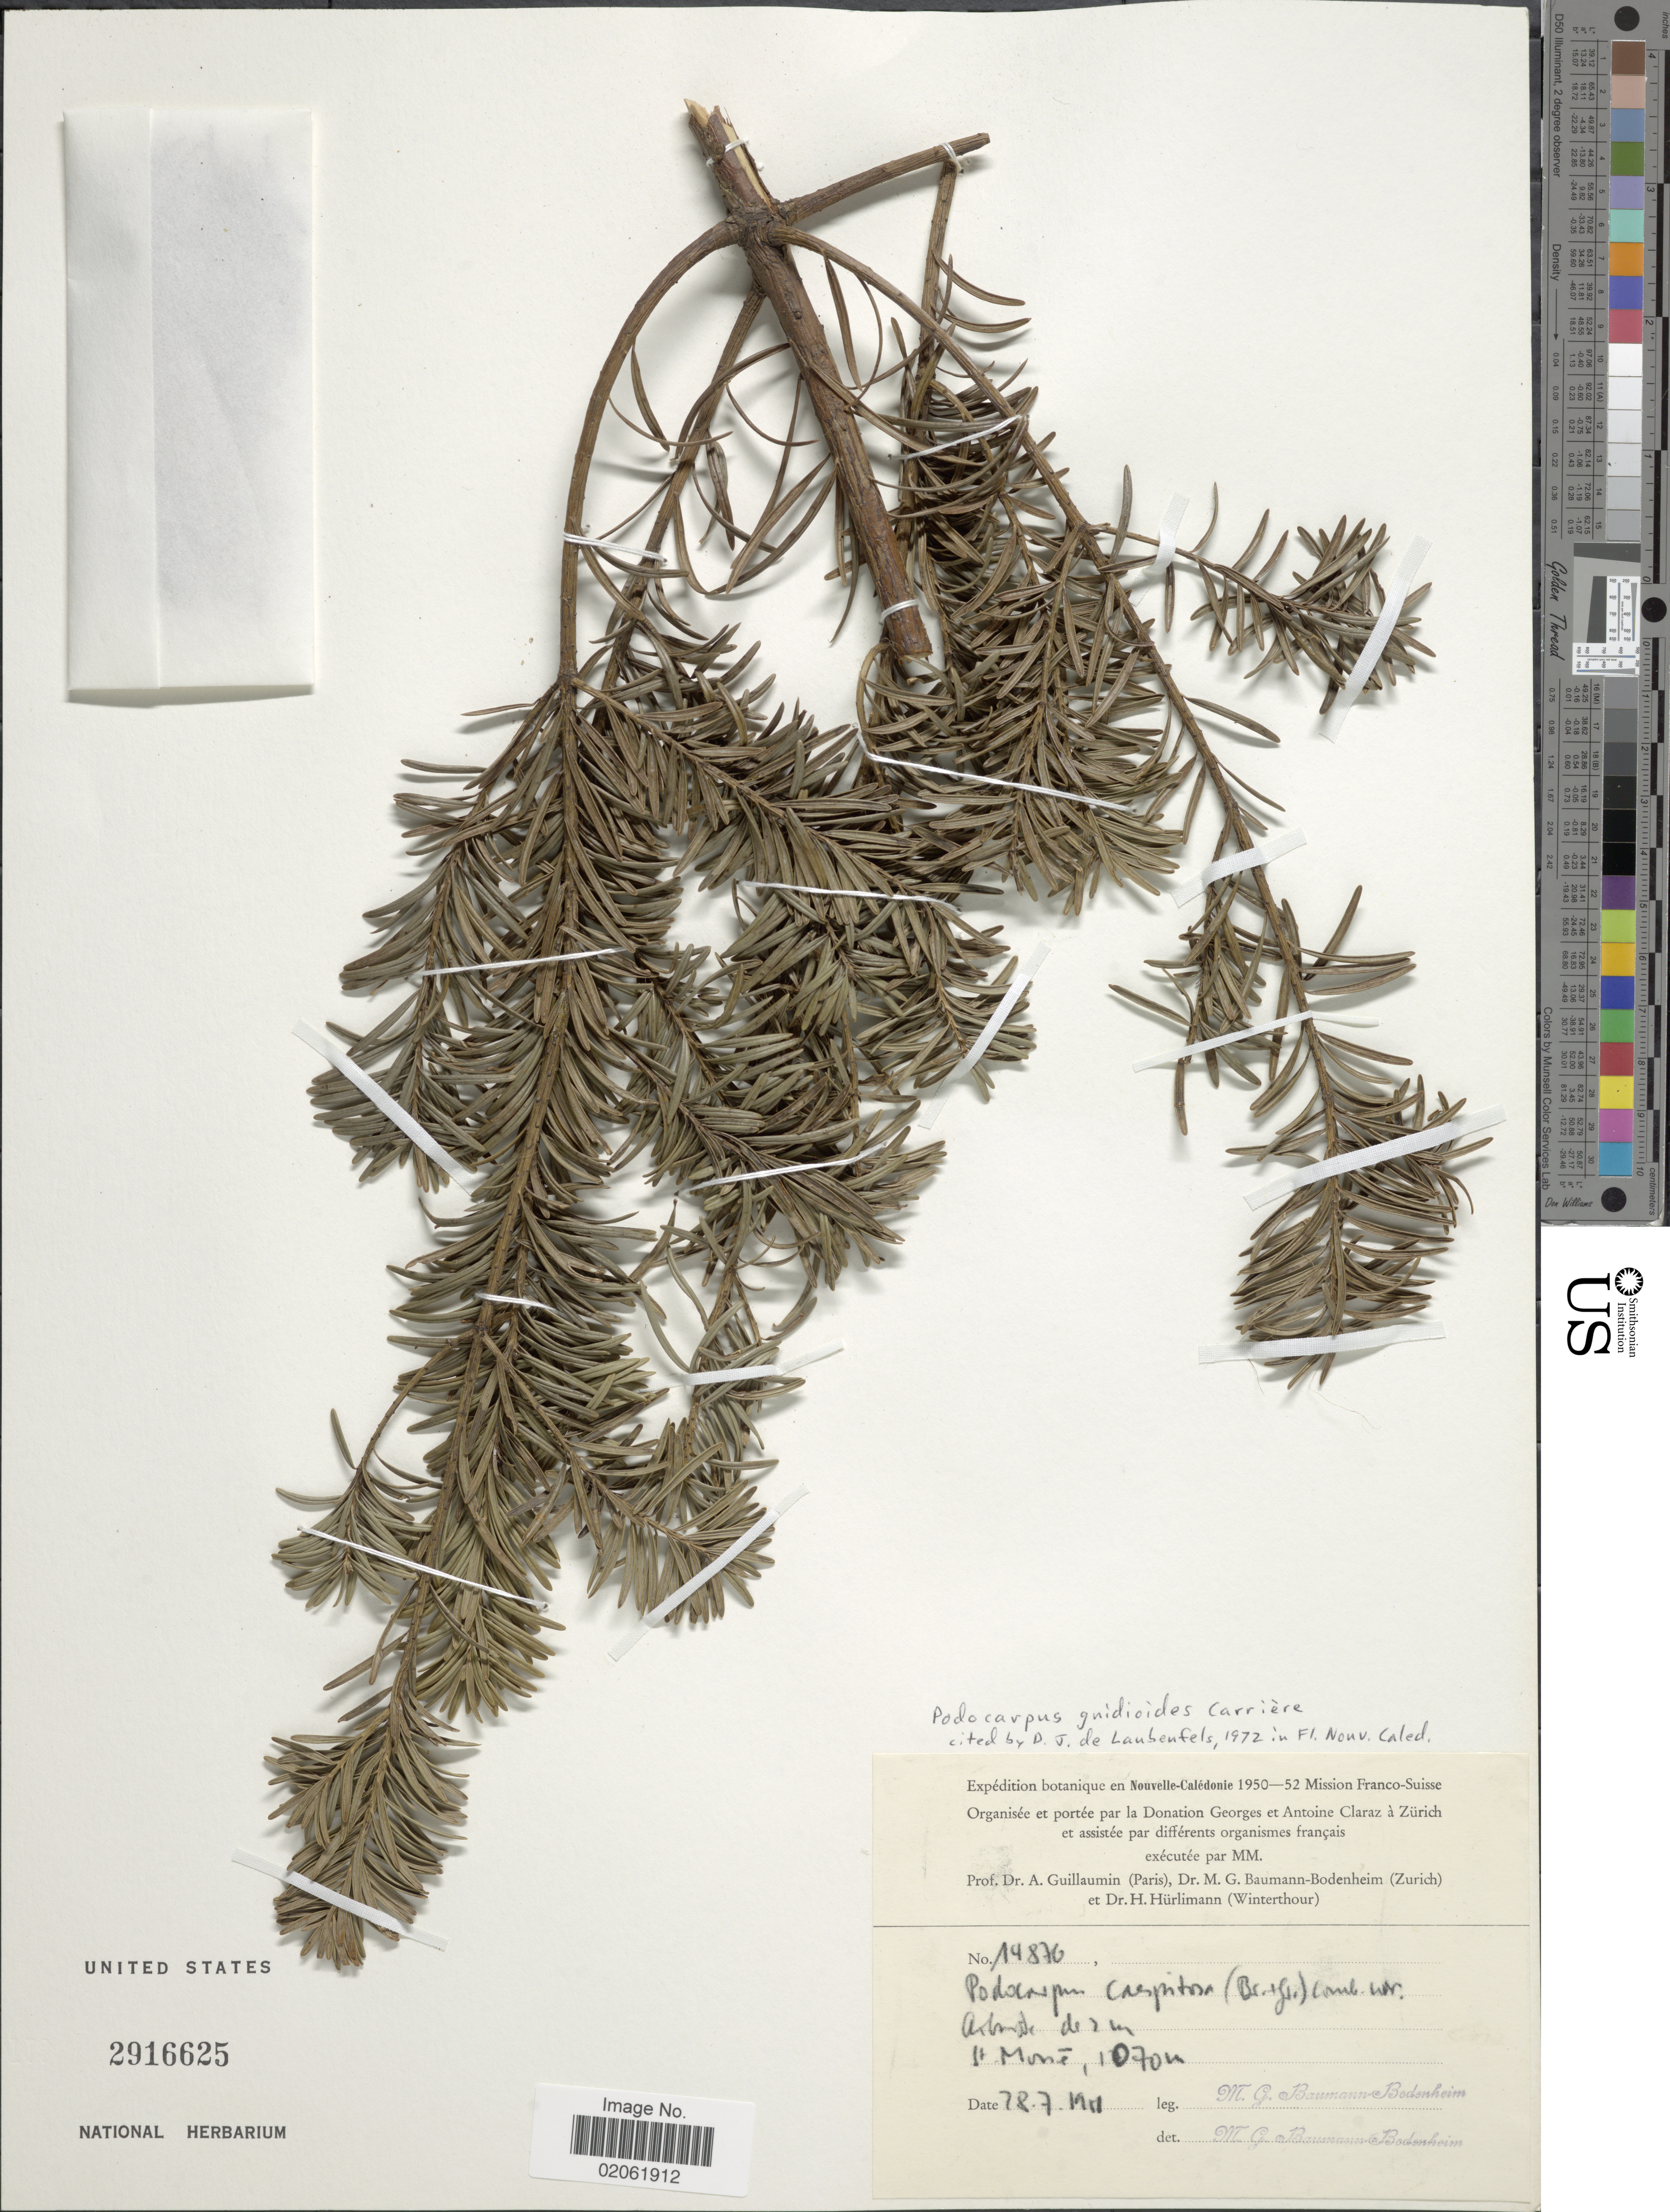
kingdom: Plantae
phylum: Tracheophyta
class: Pinopsida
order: Pinales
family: Podocarpaceae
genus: Podocarpus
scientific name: Podocarpus gnidioides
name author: Carrière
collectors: M. G. Baumann-Bodenheim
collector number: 14876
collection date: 1951-07-18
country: New Caledonia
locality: Nouvelle-Caledonie. St. Mone [interpreted]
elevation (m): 1070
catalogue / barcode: US 2916625